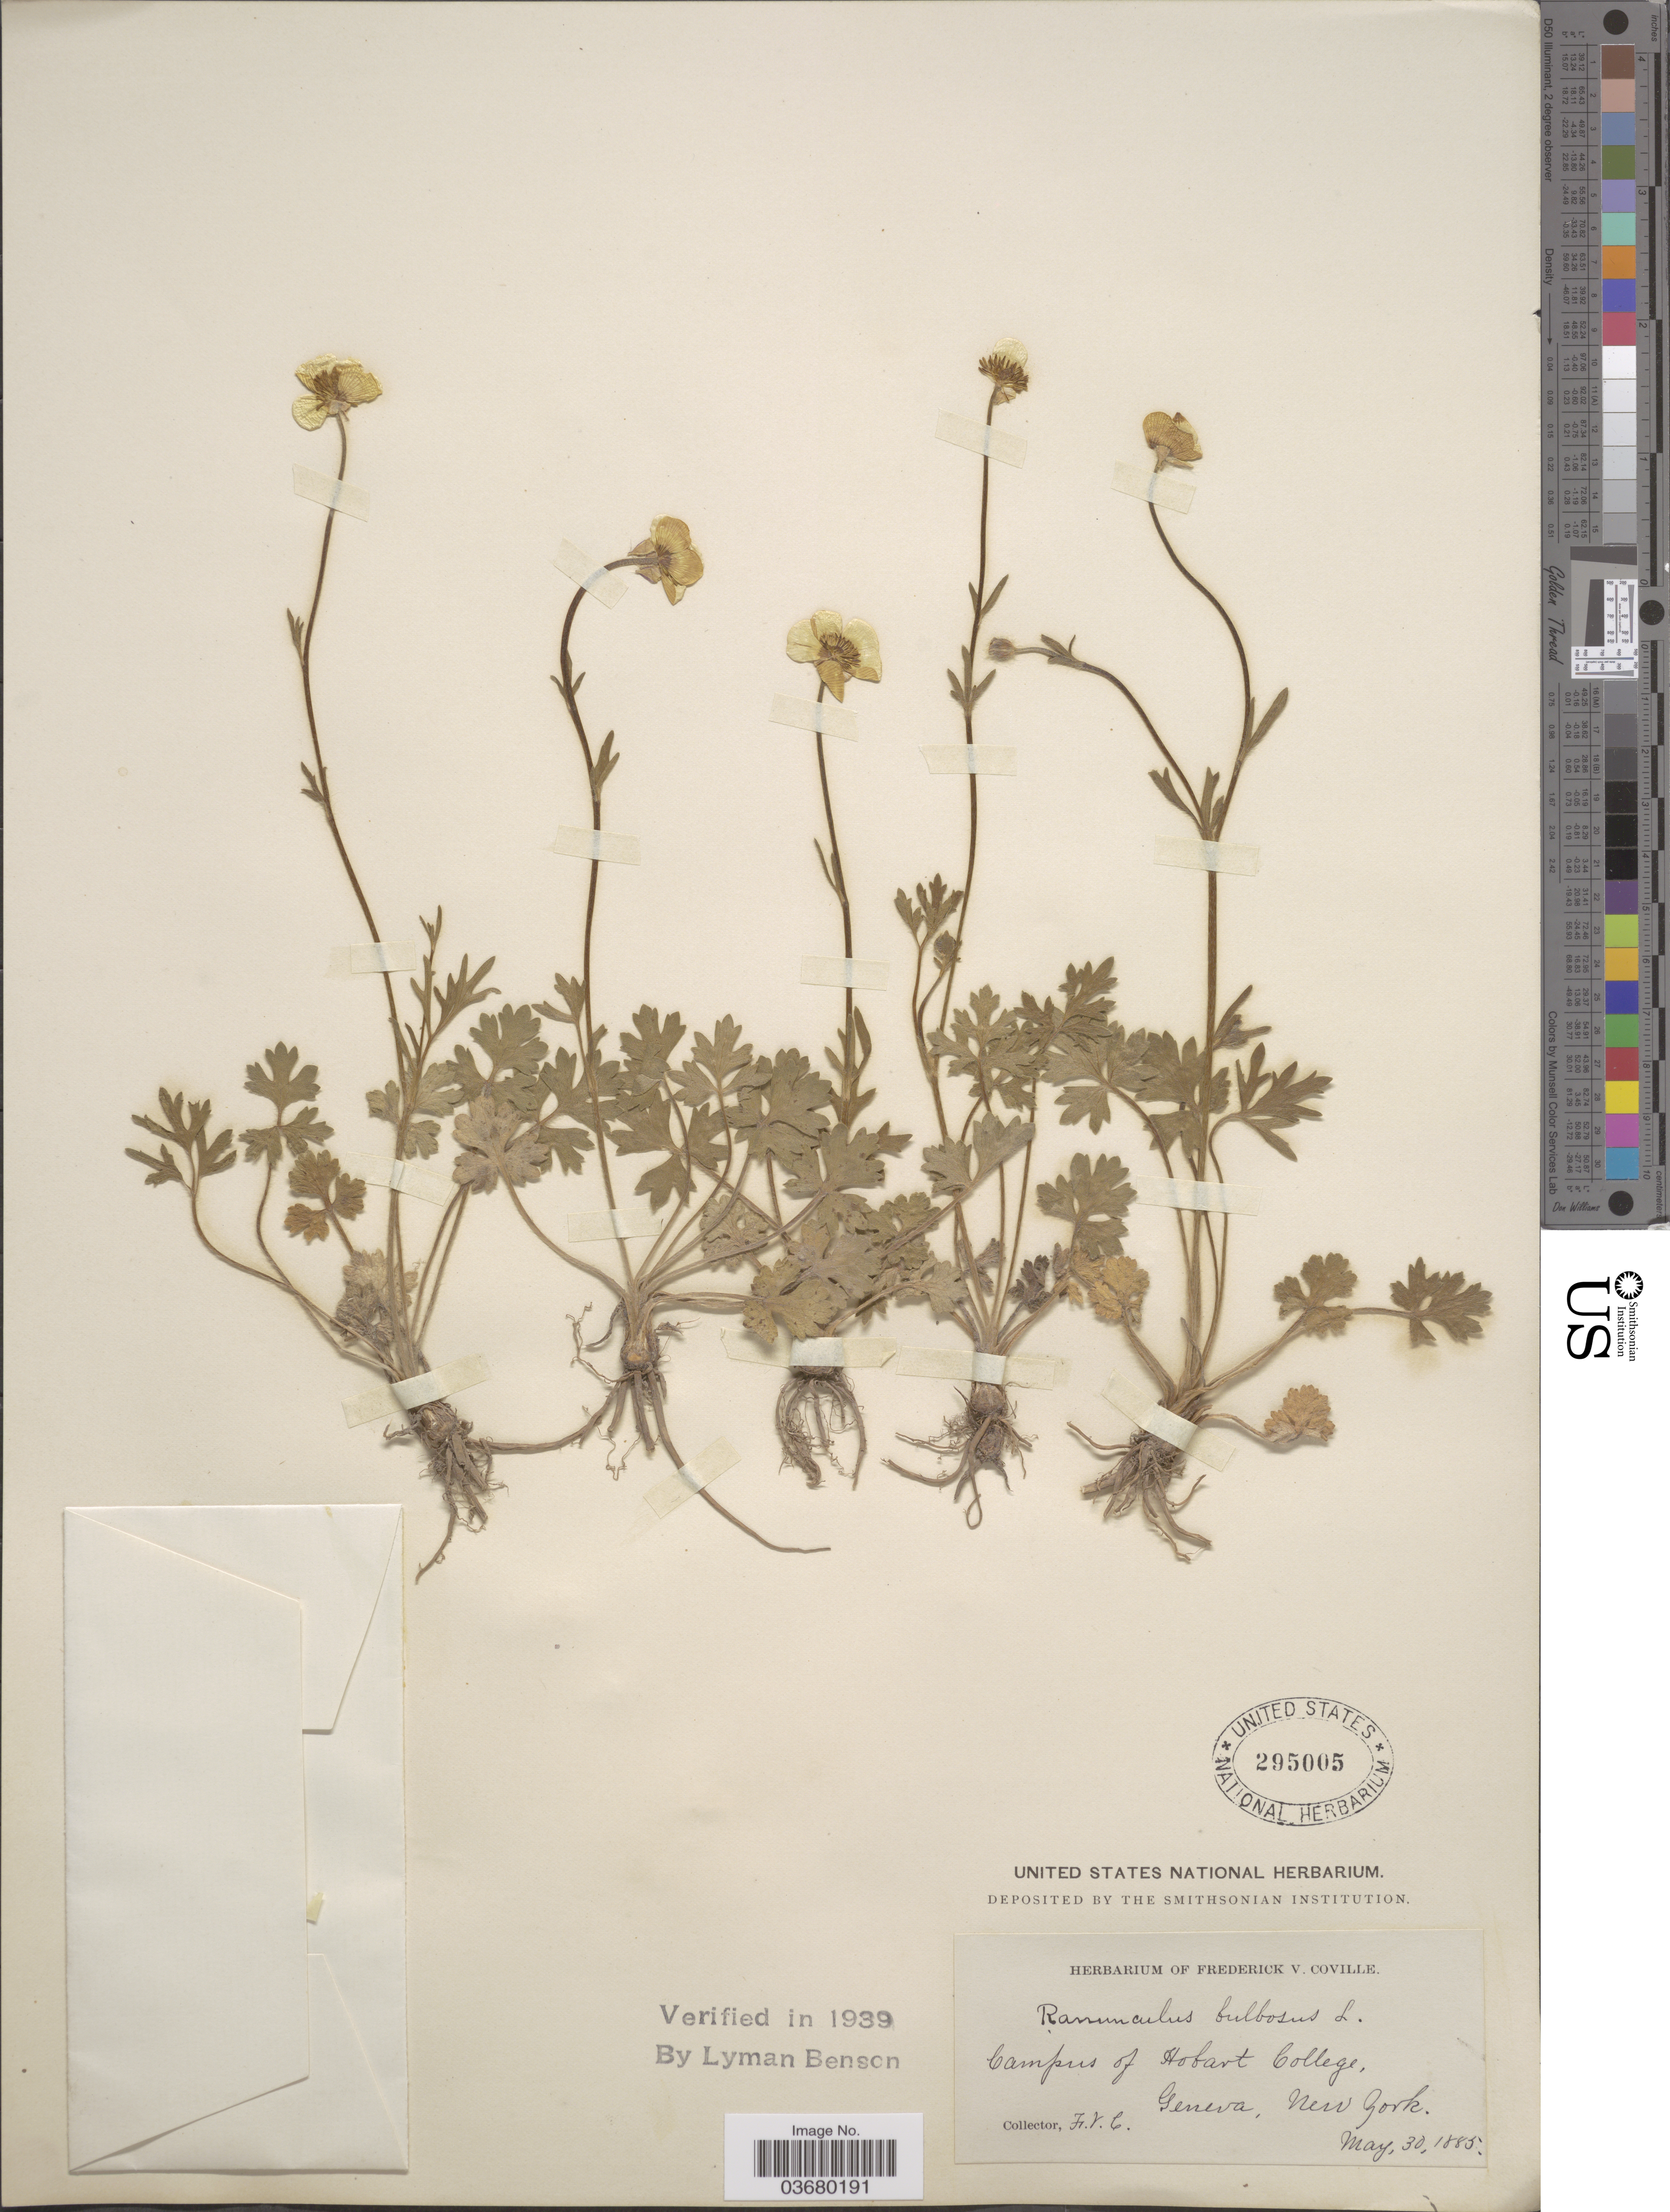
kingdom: Plantae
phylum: Tracheophyta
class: Magnoliopsida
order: Ranunculales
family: Ranunculaceae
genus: Ranunculus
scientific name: Ranunculus bulbosus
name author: L.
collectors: F. V. Coville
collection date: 1885-05-30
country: United States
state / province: New York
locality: Campus of Hobart College, Geneva.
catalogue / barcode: US 295005